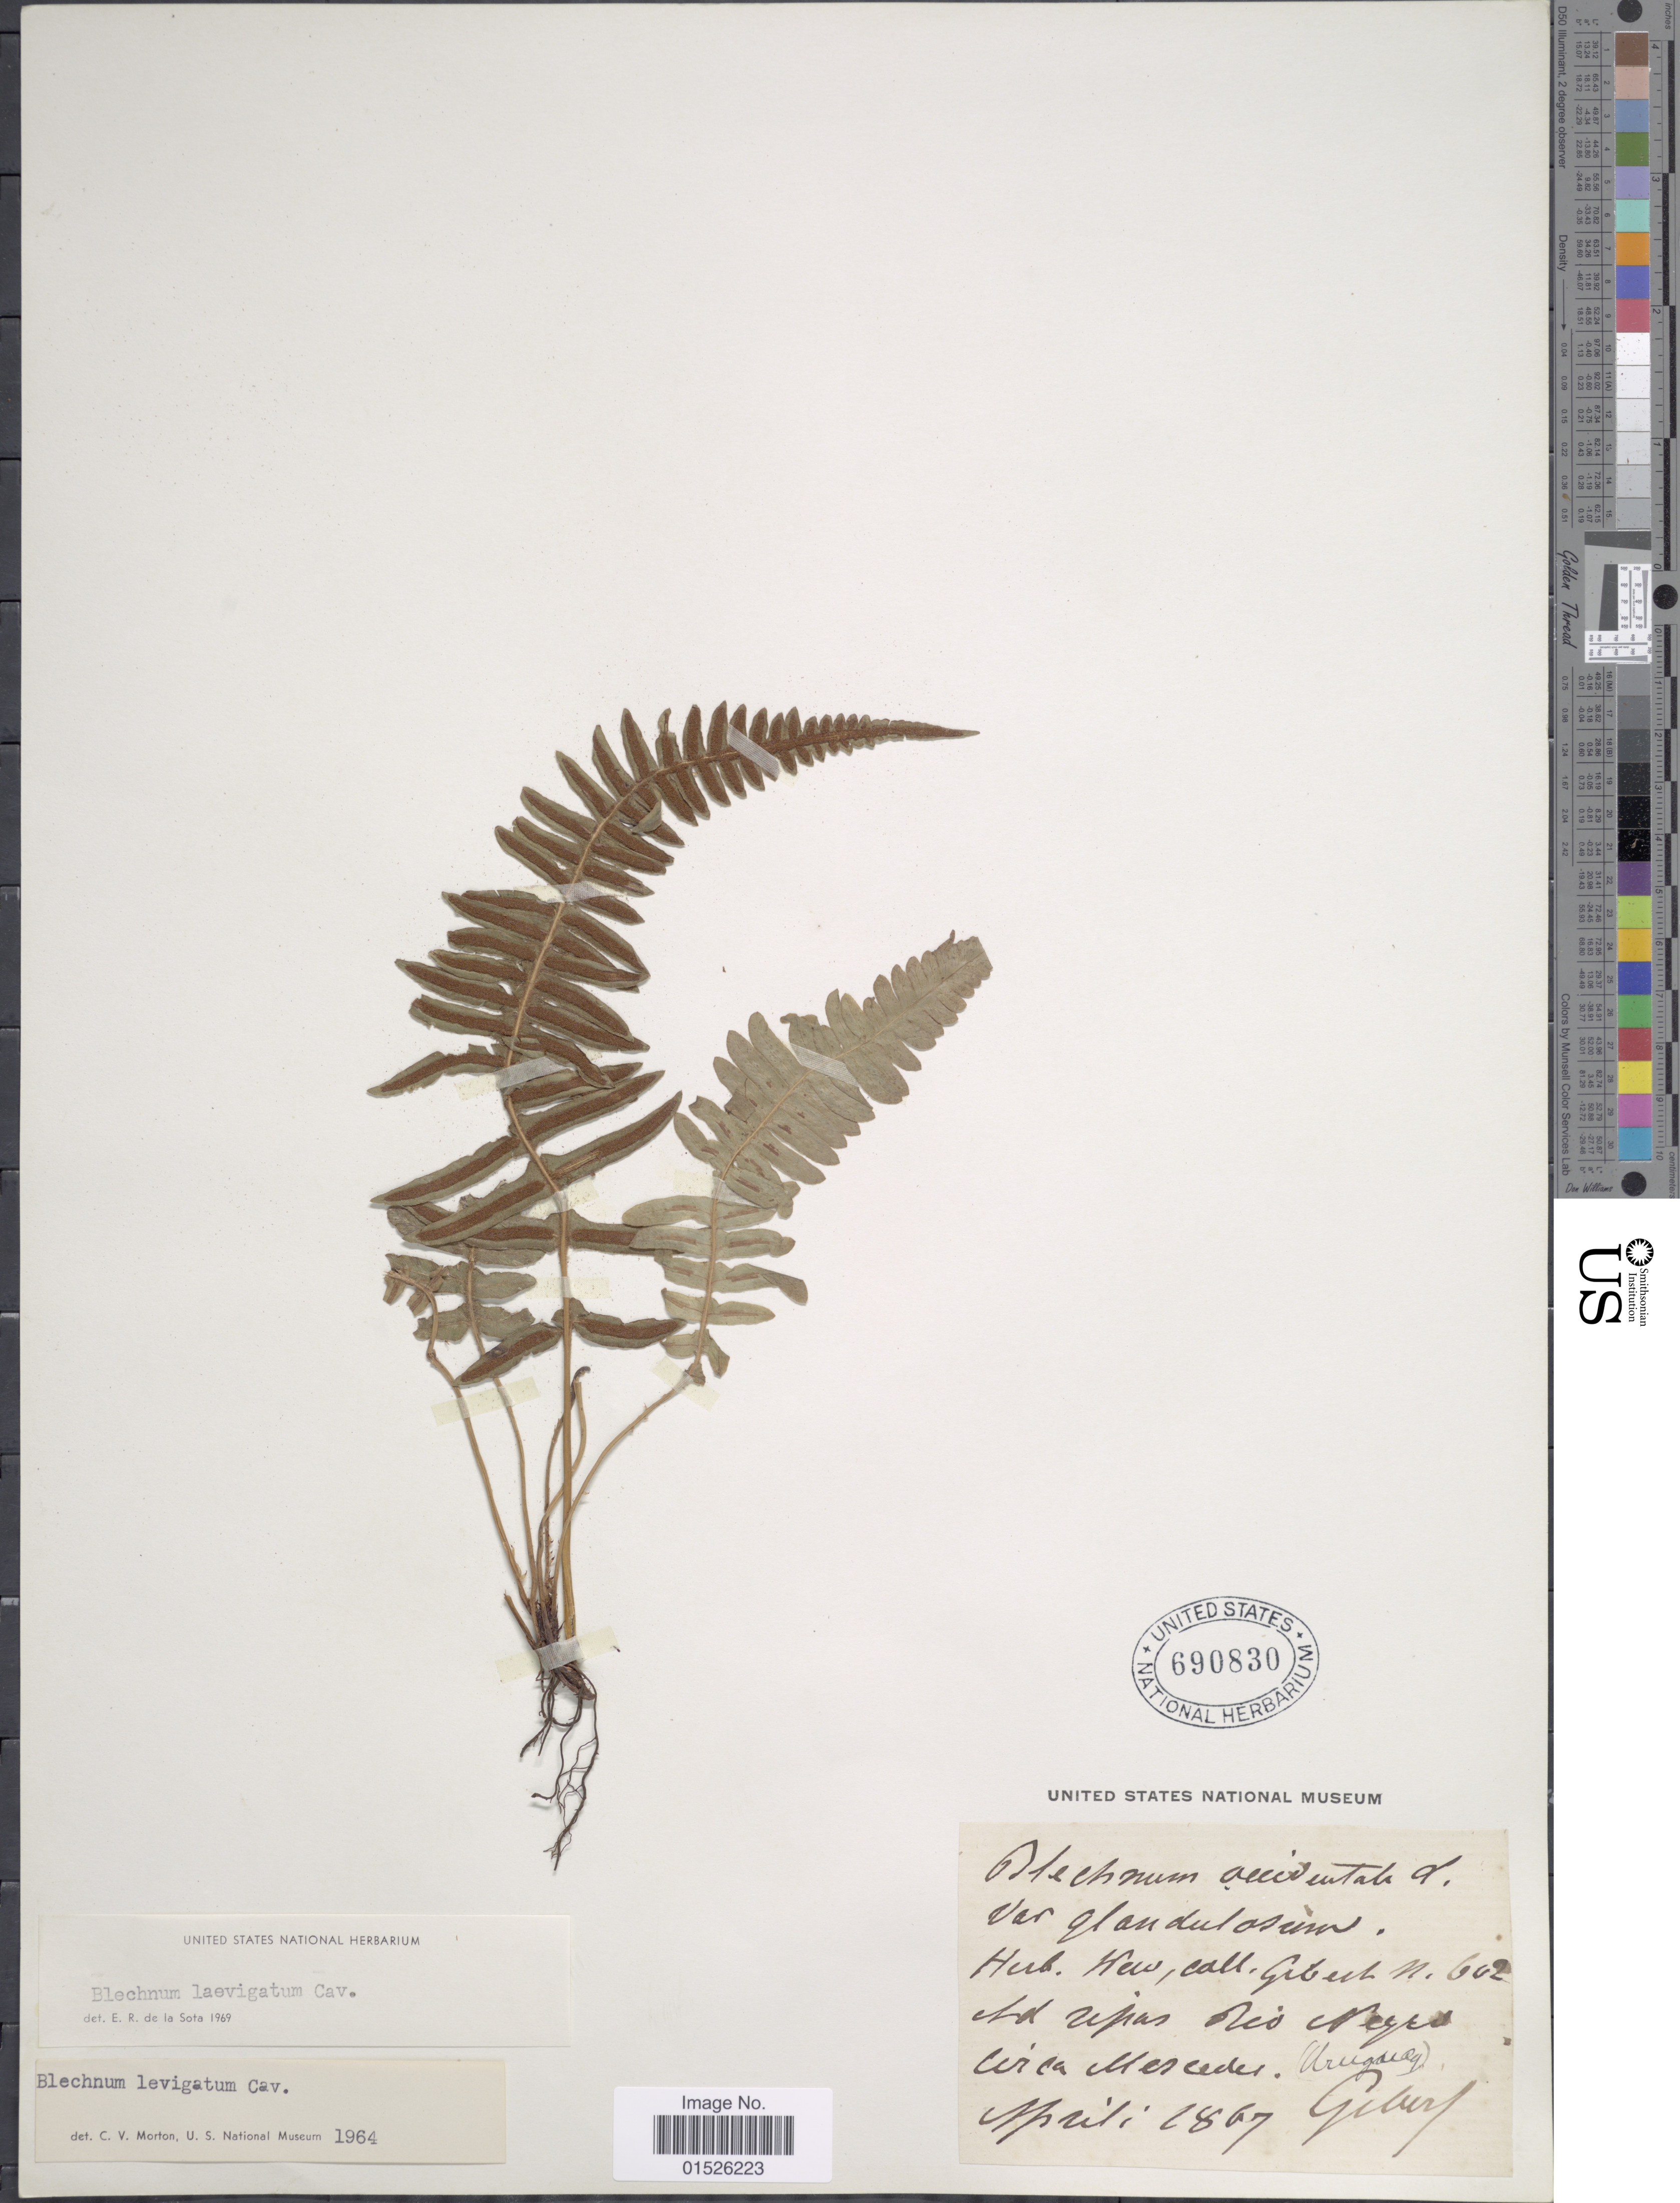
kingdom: Plantae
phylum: Tracheophyta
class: Polypodiopsida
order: Polypodiales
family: Blechnaceae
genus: Blechnum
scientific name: Blechnum laevigatum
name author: Cav.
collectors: Gibert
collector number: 602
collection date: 1867-04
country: Uruguay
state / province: Rio Negro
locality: Ad ripas Rio Negro cera Mercedes.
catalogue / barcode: US 690830